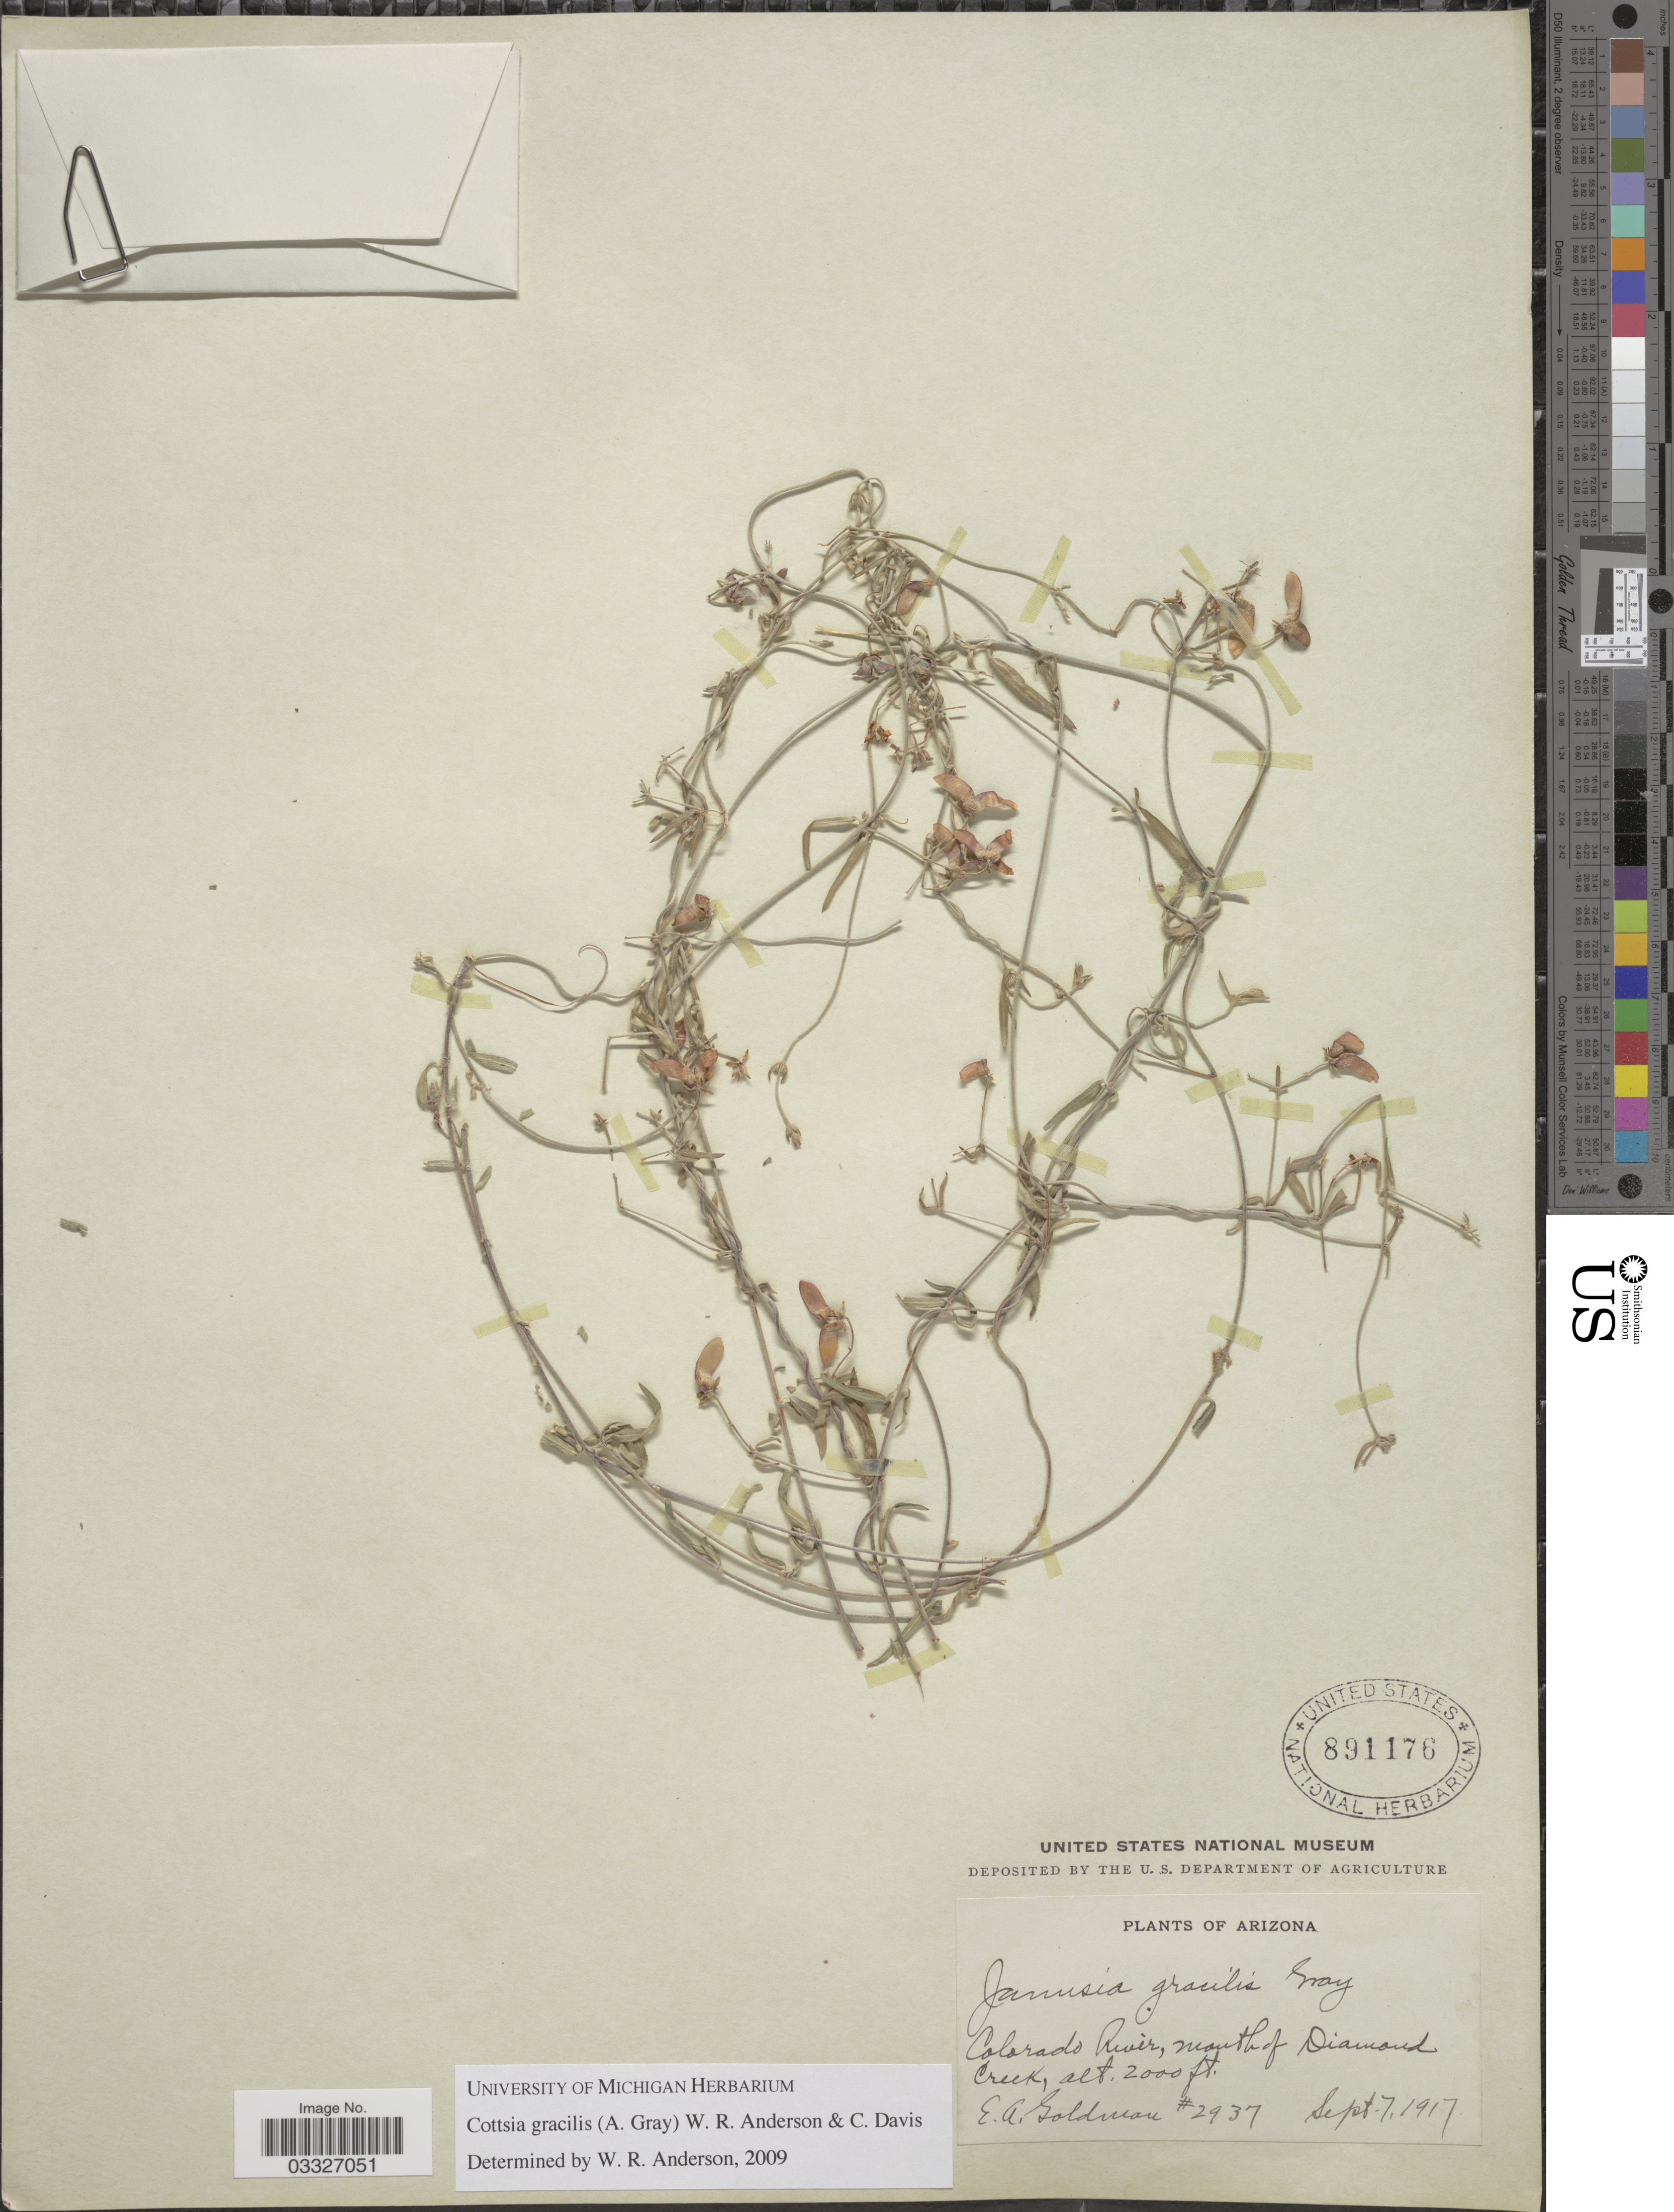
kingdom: Plantae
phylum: Tracheophyta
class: Magnoliopsida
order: Malpighiales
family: Malpighiaceae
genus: Cottsia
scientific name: Cottsia gracilis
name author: (A. Gray) W.R. Anderson & C. Davis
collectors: E. A. Goldman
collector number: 2937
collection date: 1917-09-07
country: United States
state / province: Arizona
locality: Colorado River, mouth of Diamond Creek.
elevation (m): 610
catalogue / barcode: US 891176